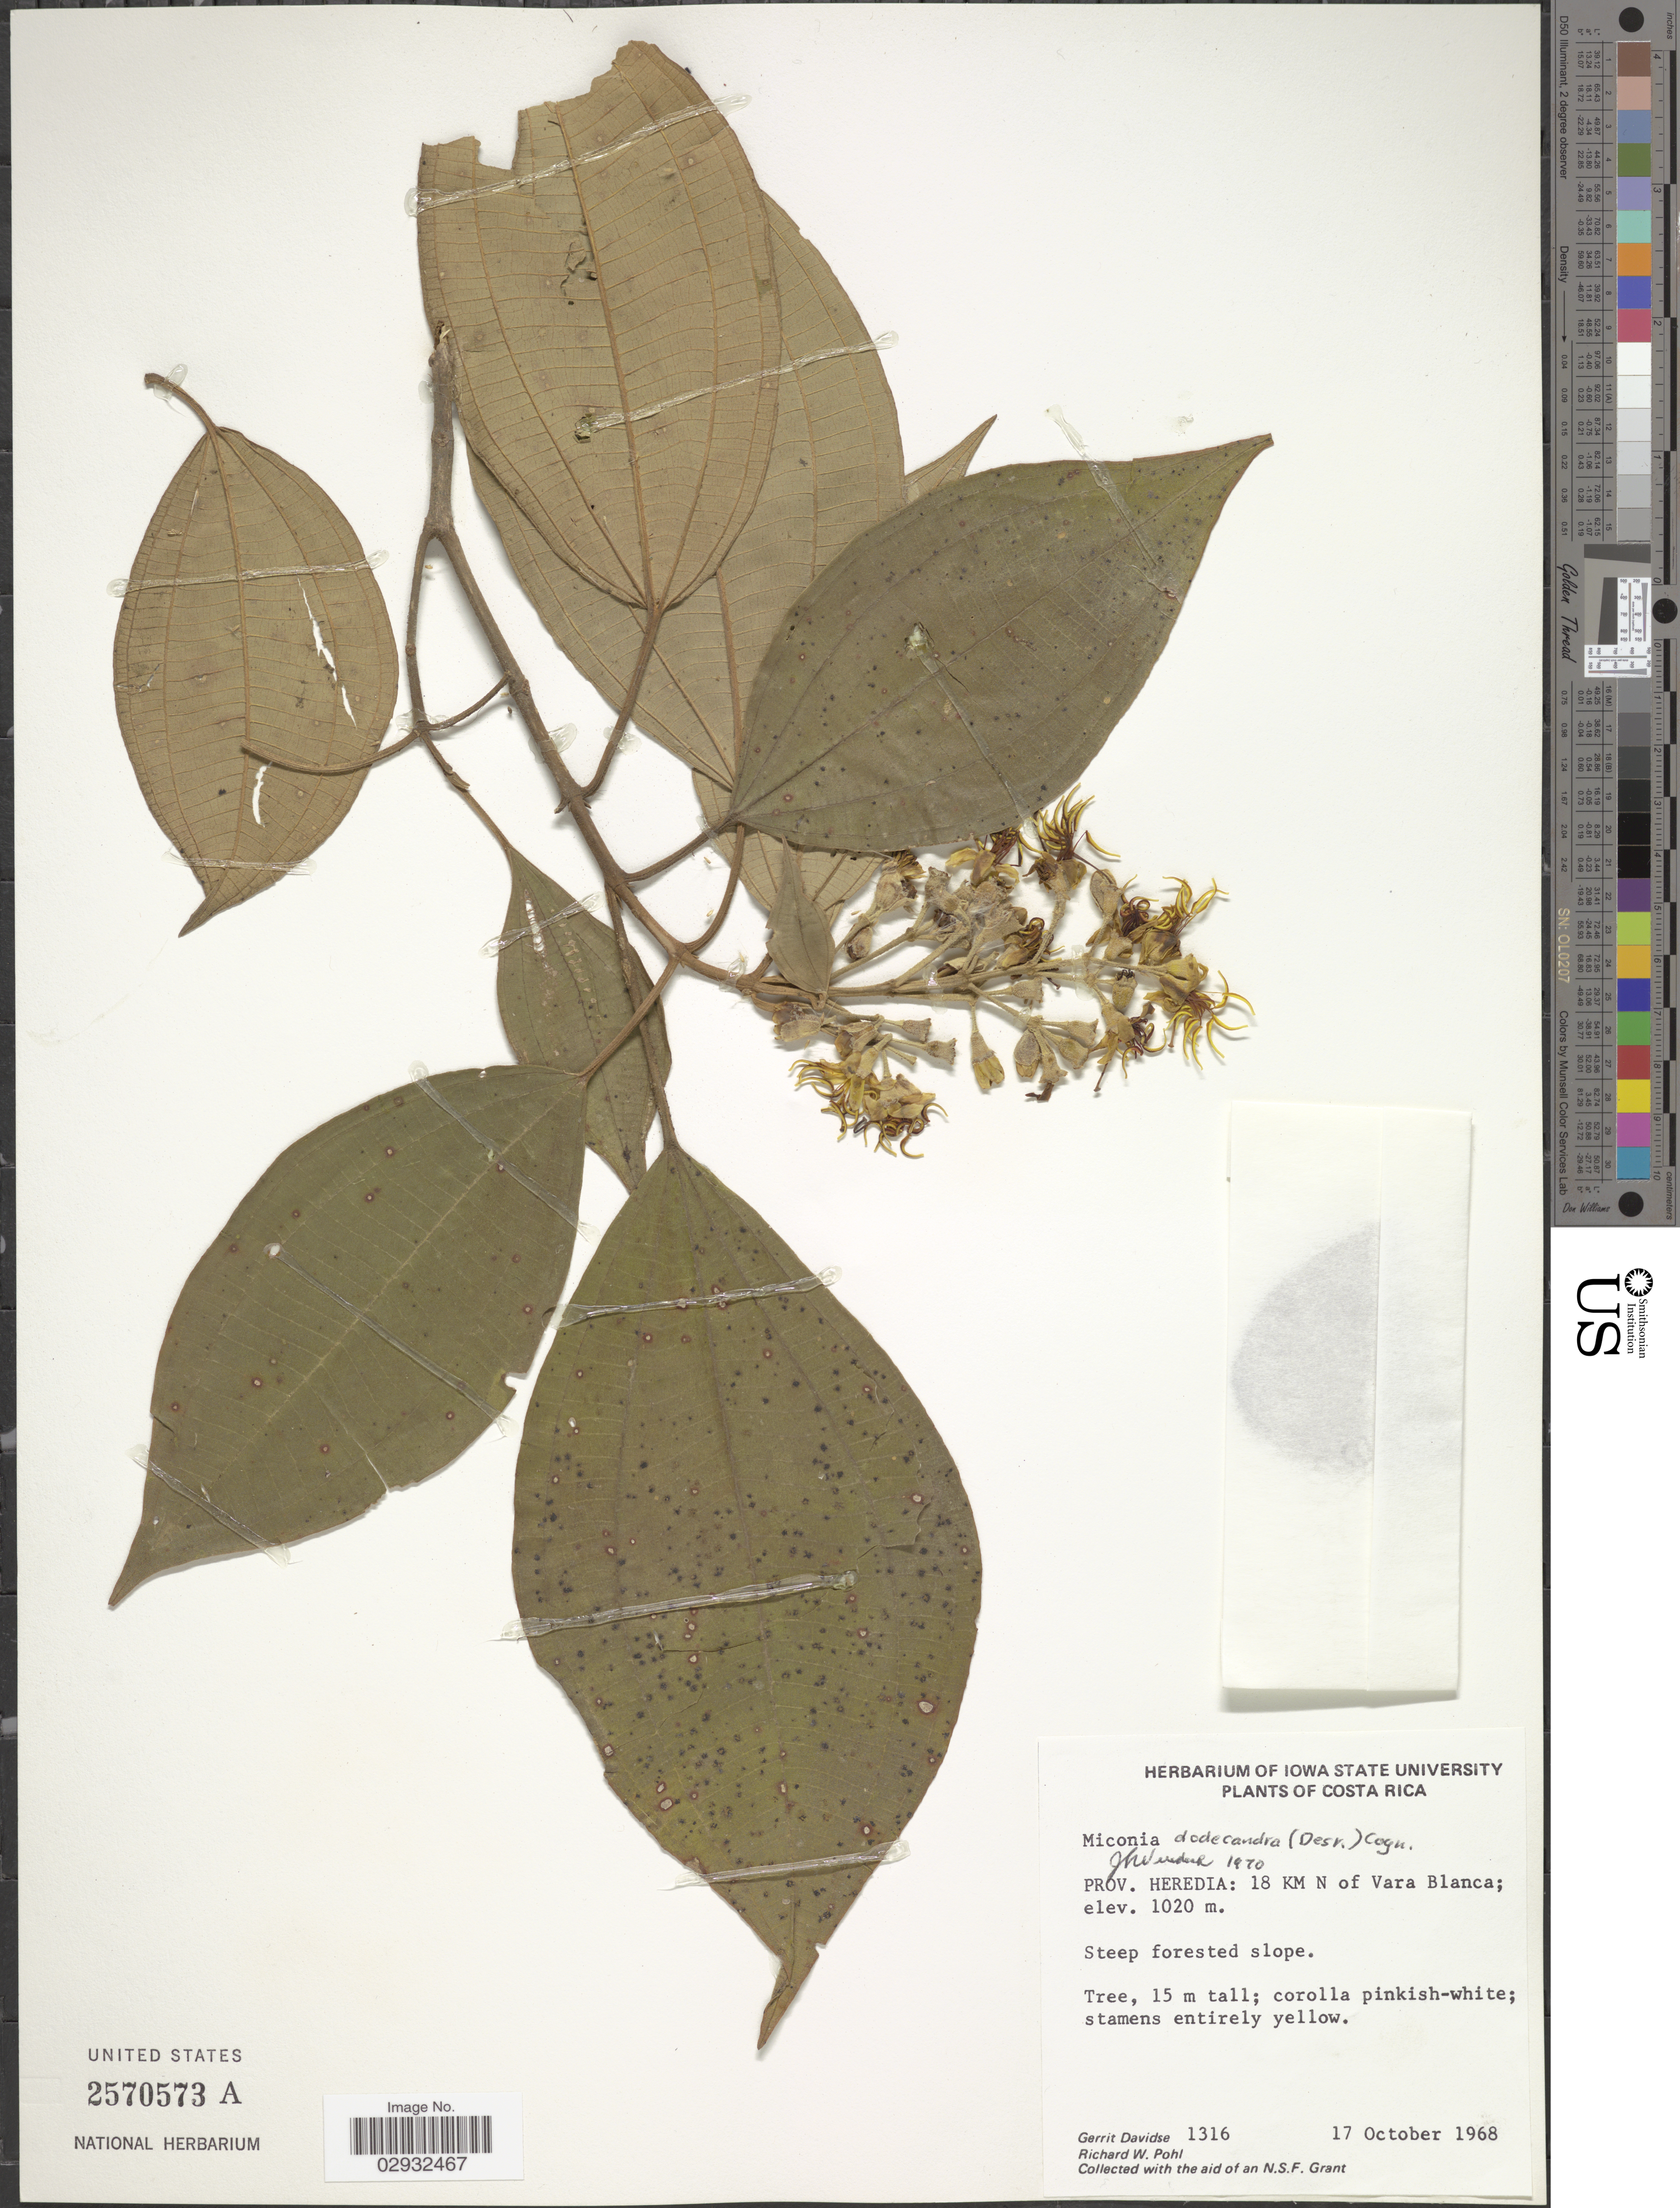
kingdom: Plantae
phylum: Tracheophyta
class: Magnoliopsida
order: Myrtales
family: Melastomataceae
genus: Miconia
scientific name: Miconia dodecandra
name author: Cogn.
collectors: G. Davidse & R. W. Pohl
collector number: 1316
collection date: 1968-10-17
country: Costa Rica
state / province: Heredia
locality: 18 KM N of Vara Blanca.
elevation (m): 1020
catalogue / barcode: US 2570573A